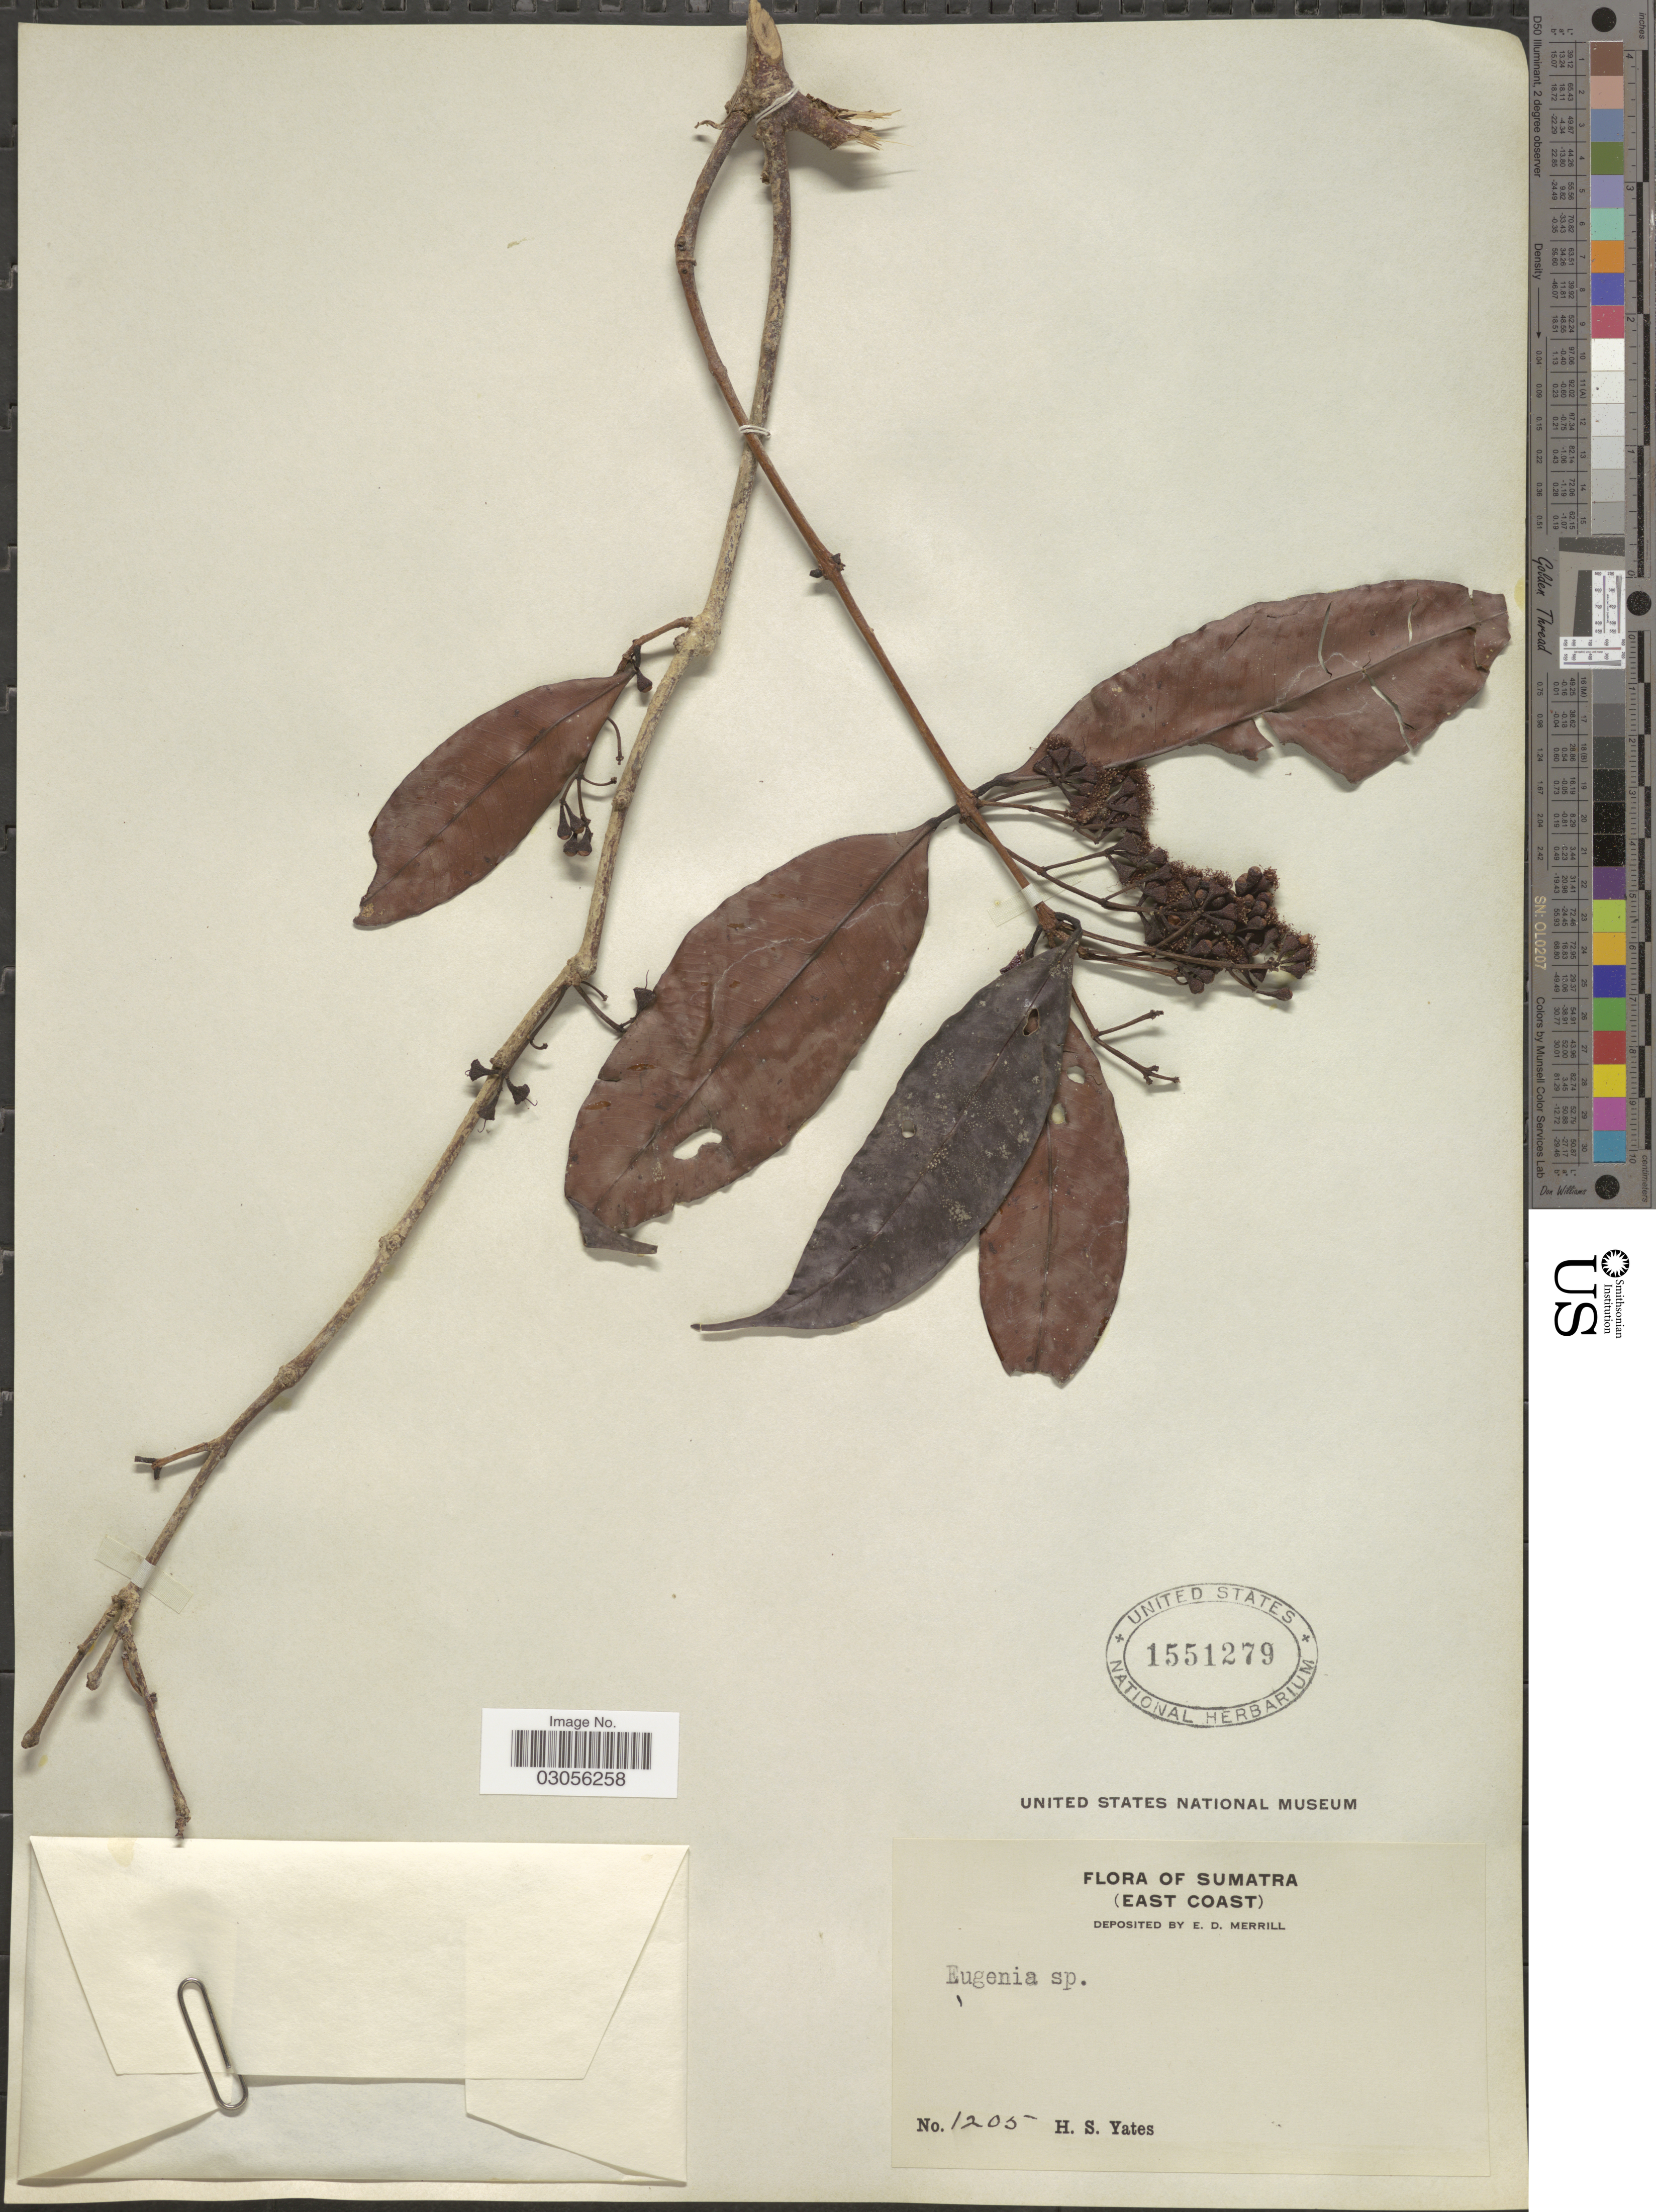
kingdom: Plantae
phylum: Tracheophyta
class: Magnoliopsida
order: Myrtales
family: Myrtaceae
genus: Syzygium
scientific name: Syzygium sp.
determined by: Strong, M. T., (US), Smithsonian Institution - National Museum of Natural History (UNITED STATES)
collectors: H. S. Yates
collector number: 1205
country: Indonesia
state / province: Sumatra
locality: East Coast.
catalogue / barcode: US 1551279